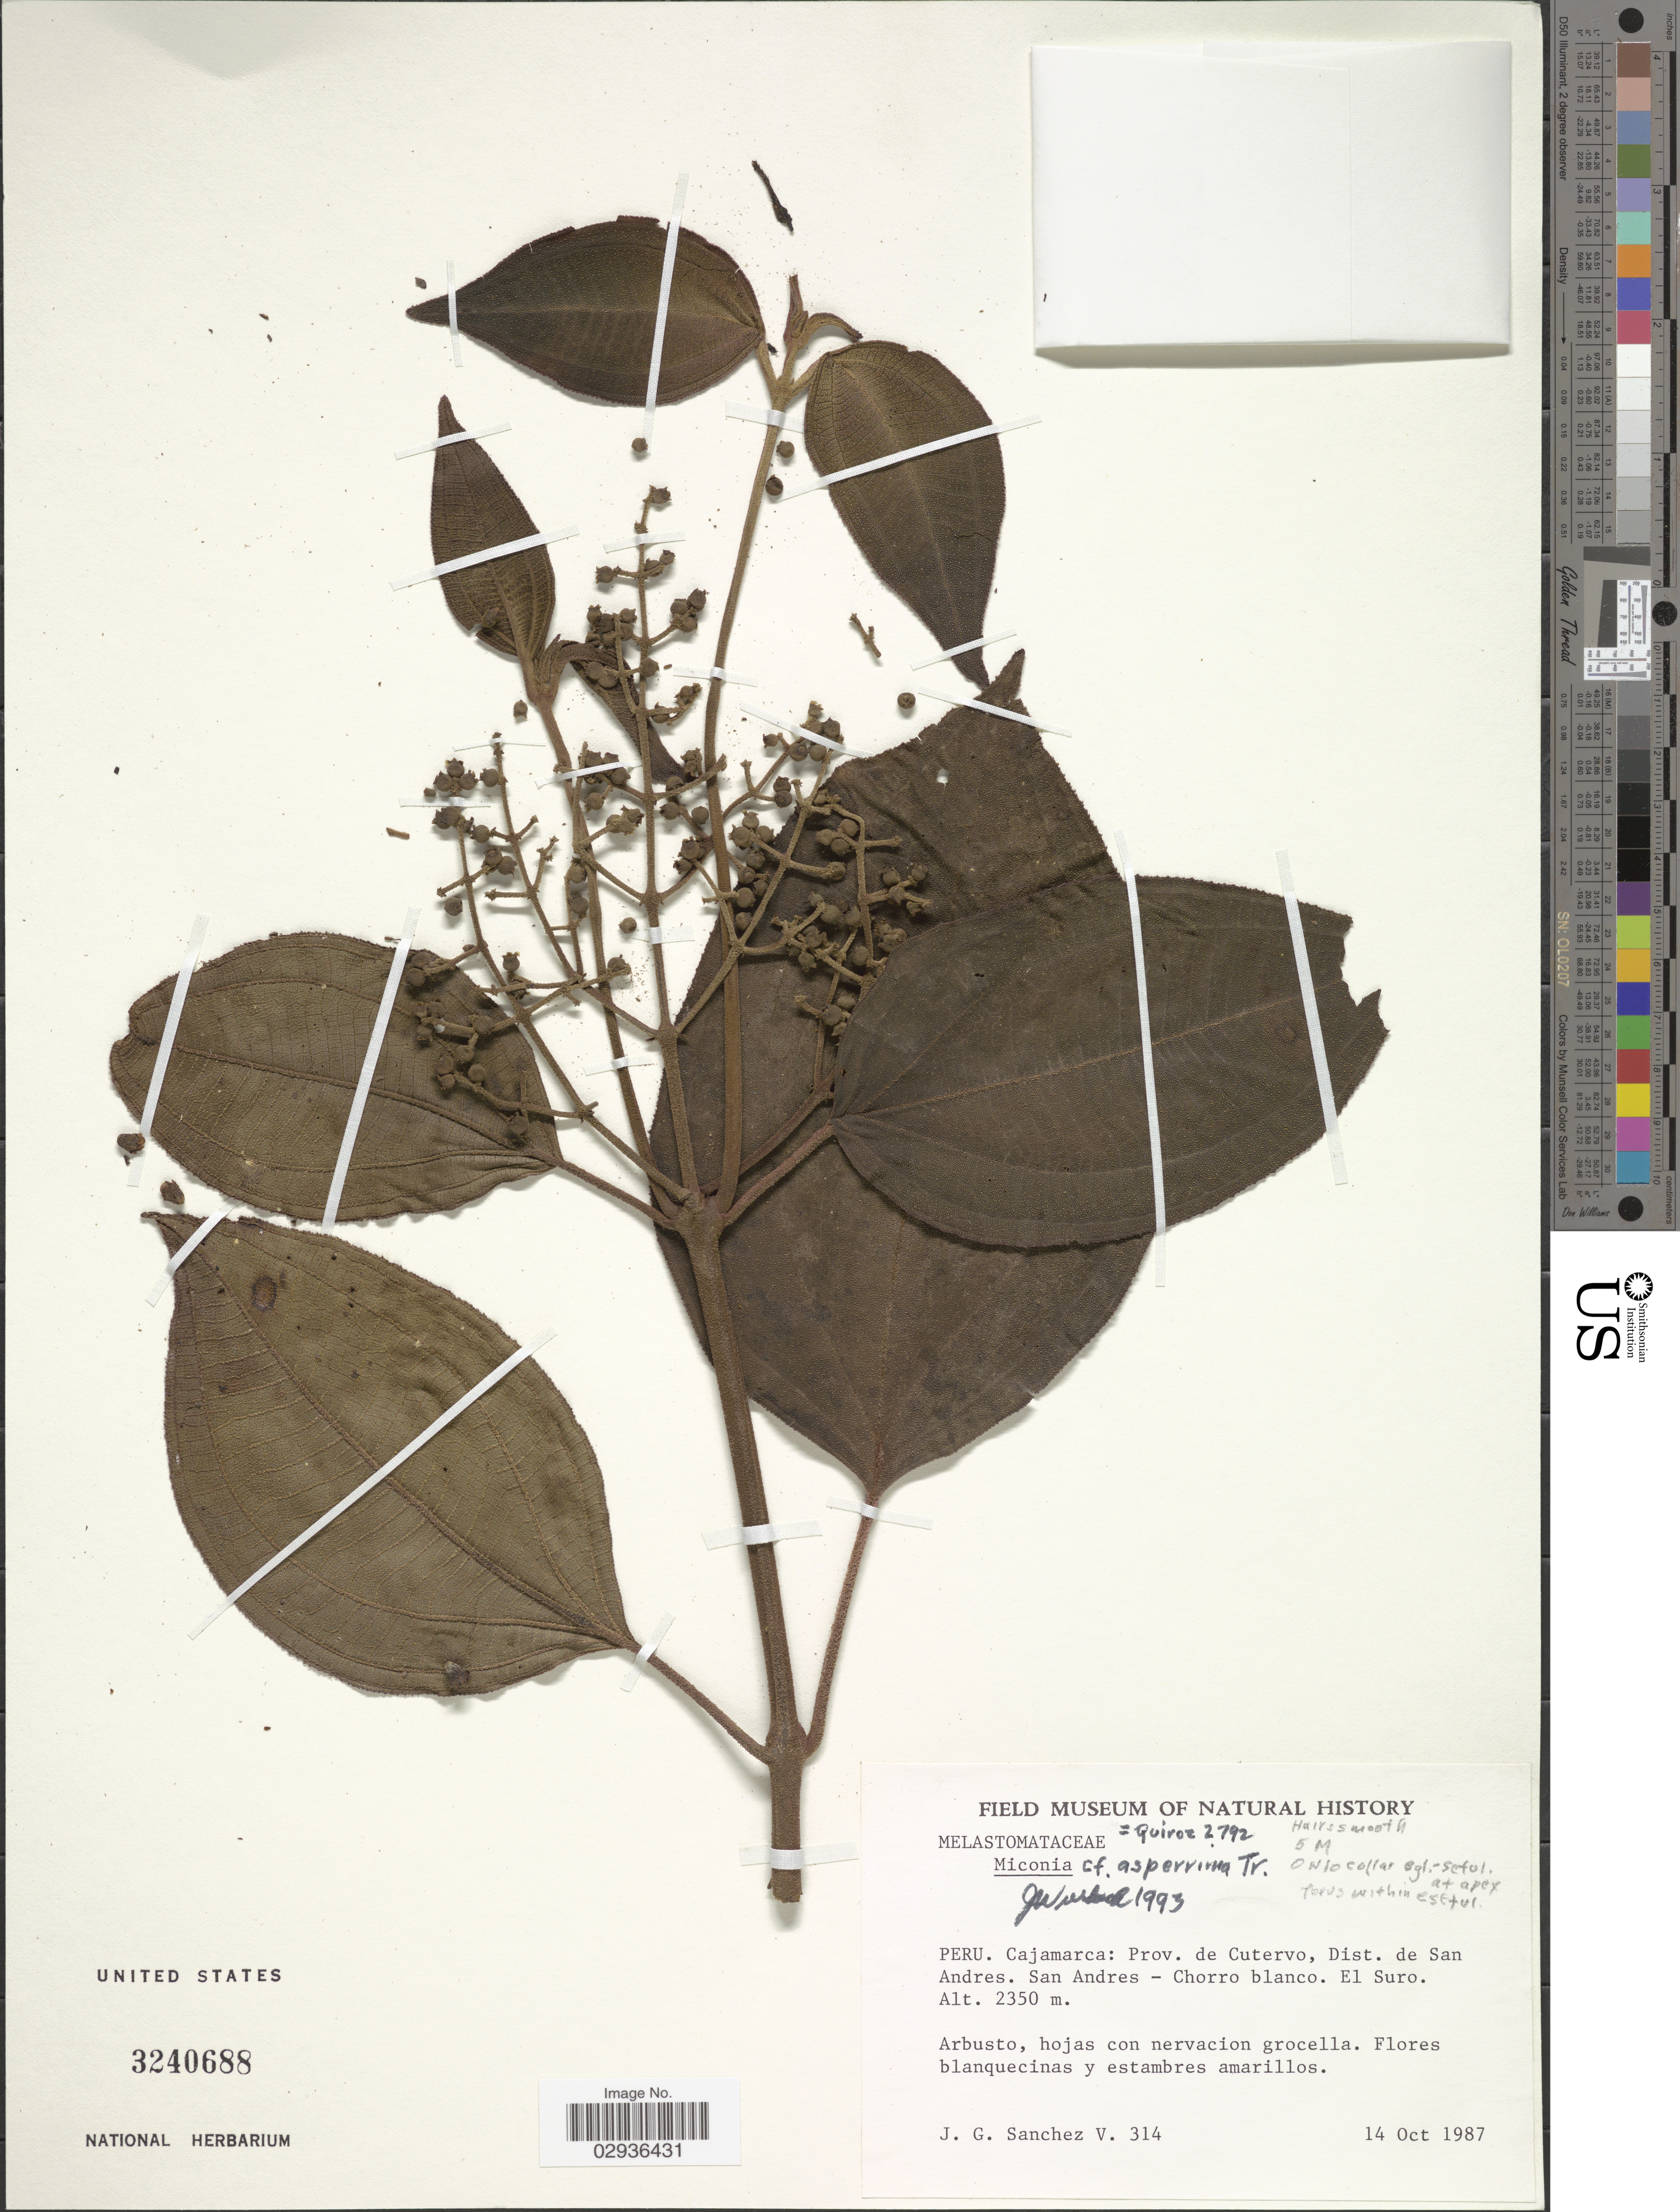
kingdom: Plantae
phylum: Tracheophyta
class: Magnoliopsida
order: Myrtales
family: Melastomataceae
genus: Miconia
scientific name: Miconia asperrima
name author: Triana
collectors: J. Sanchez V.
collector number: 314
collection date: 1987-10-14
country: Peru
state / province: Cajamarca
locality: Prov. Cutervo, Dist. de San Andres. San Andres - Chorro blanco. El Suro.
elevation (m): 2350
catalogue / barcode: US 3240688